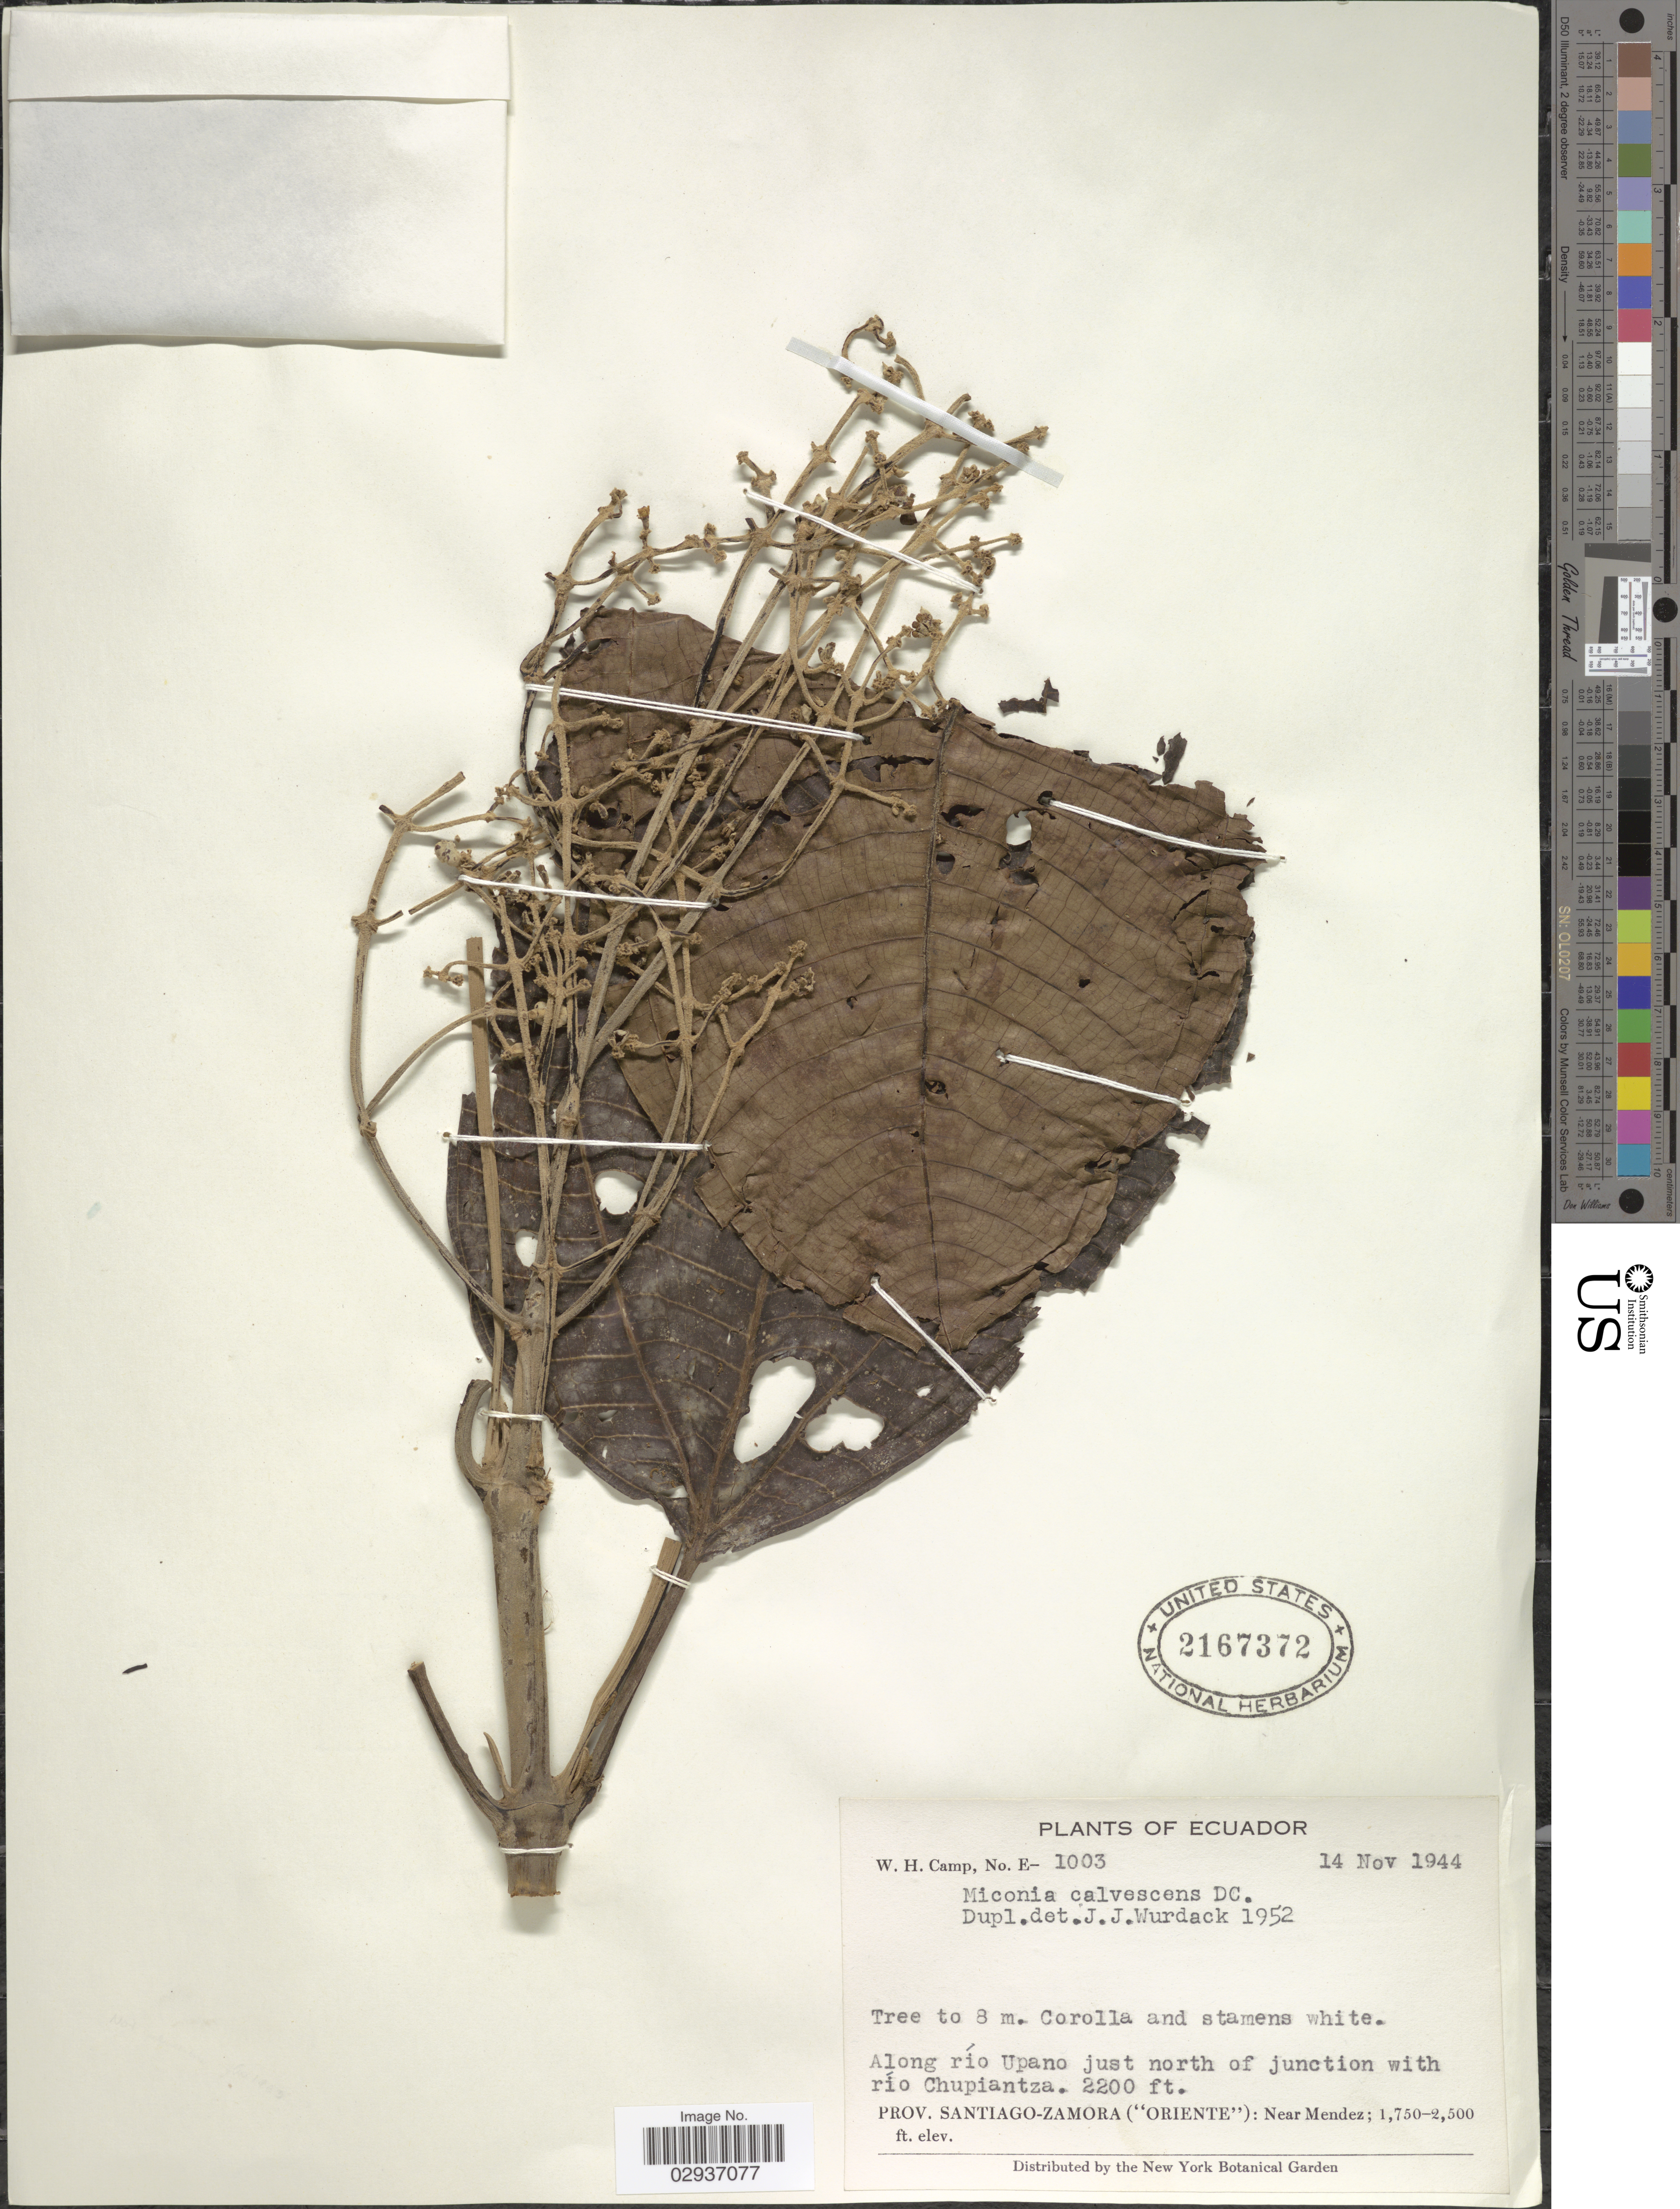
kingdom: Plantae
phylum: Tracheophyta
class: Magnoliopsida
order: Myrtales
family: Melastomataceae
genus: Miconia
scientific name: Miconia calvescens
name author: DC.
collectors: W. H. Camp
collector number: E-1003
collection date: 1944-11-14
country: Ecuador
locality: Along río Upano just north of junction with río Chupiantza. Prov. Santiago-Zamora ("Oriente"): Near Mendez.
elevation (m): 671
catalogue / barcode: US 2167372